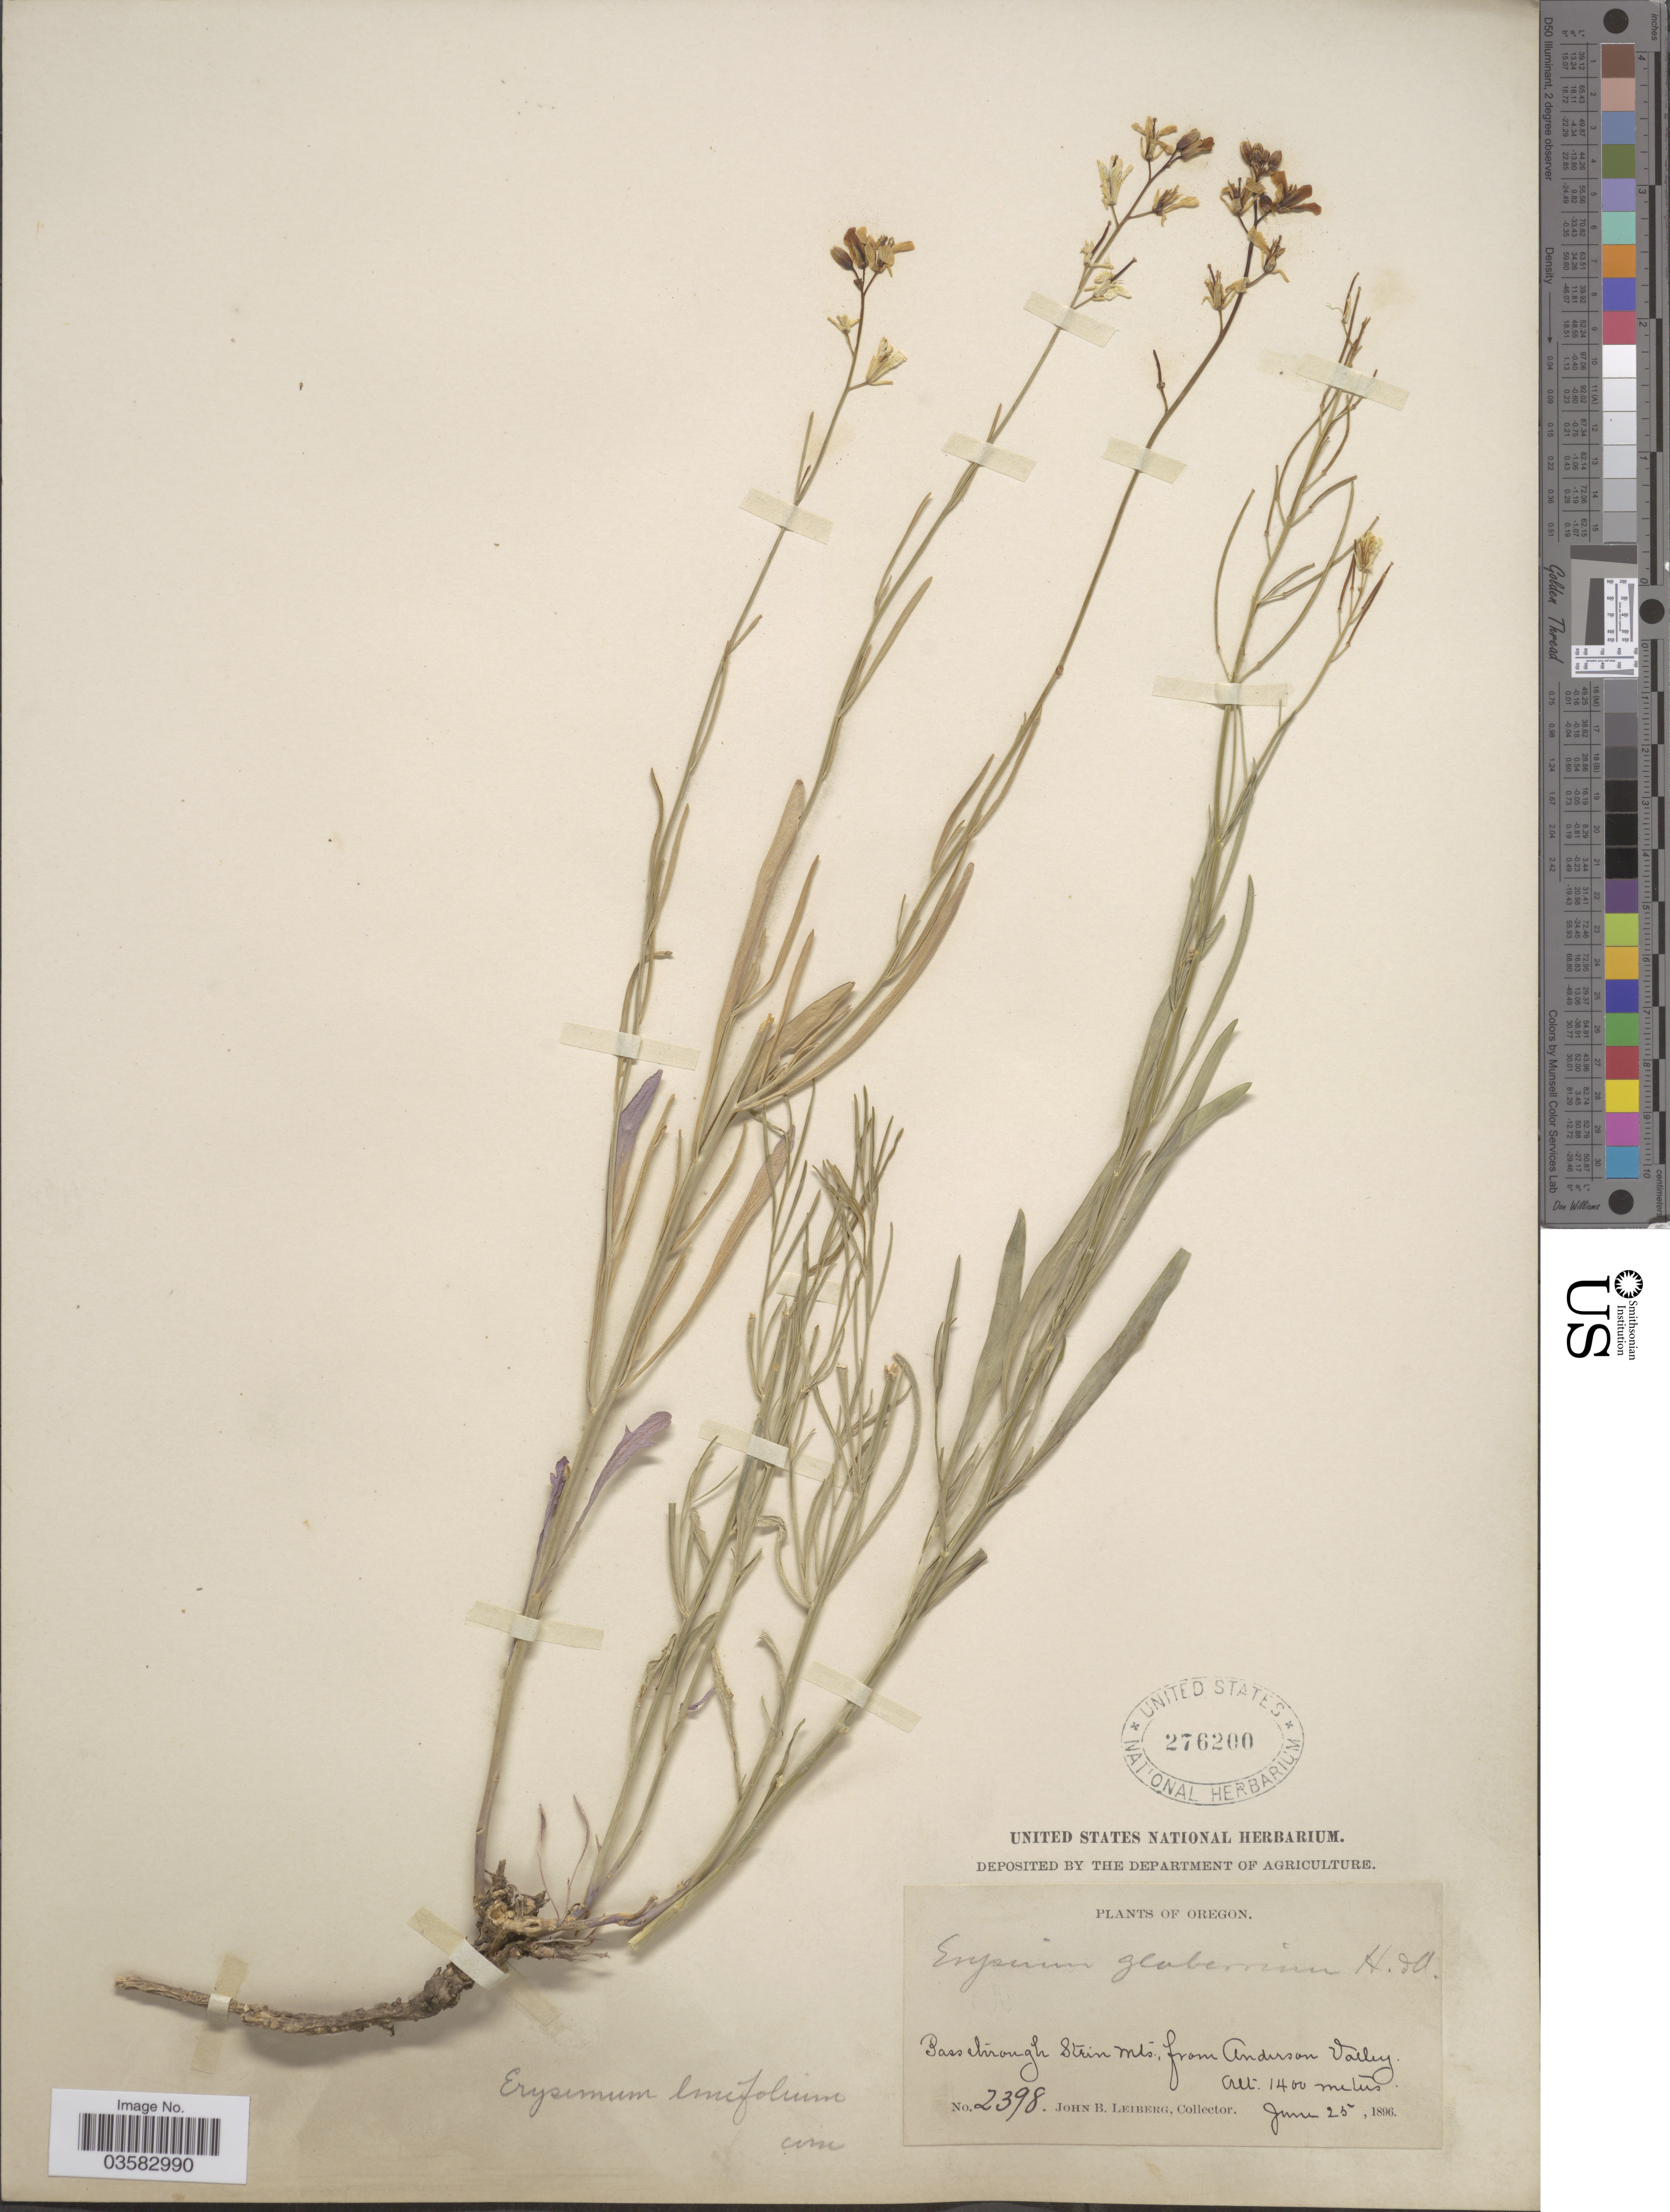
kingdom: Plantae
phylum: Tracheophyta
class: Magnoliopsida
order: Brassicales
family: Brassicaceae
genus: Sisymbrium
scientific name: Sisymbrium linifolium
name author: (Nutt.) Nutt. ex Torr. & A. Gray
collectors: J. B. Leiberg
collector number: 2398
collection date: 1896-06-25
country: United States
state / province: Oregon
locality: Pass through Stein Mts., from Anderson Valley.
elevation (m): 1400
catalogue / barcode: US 276200